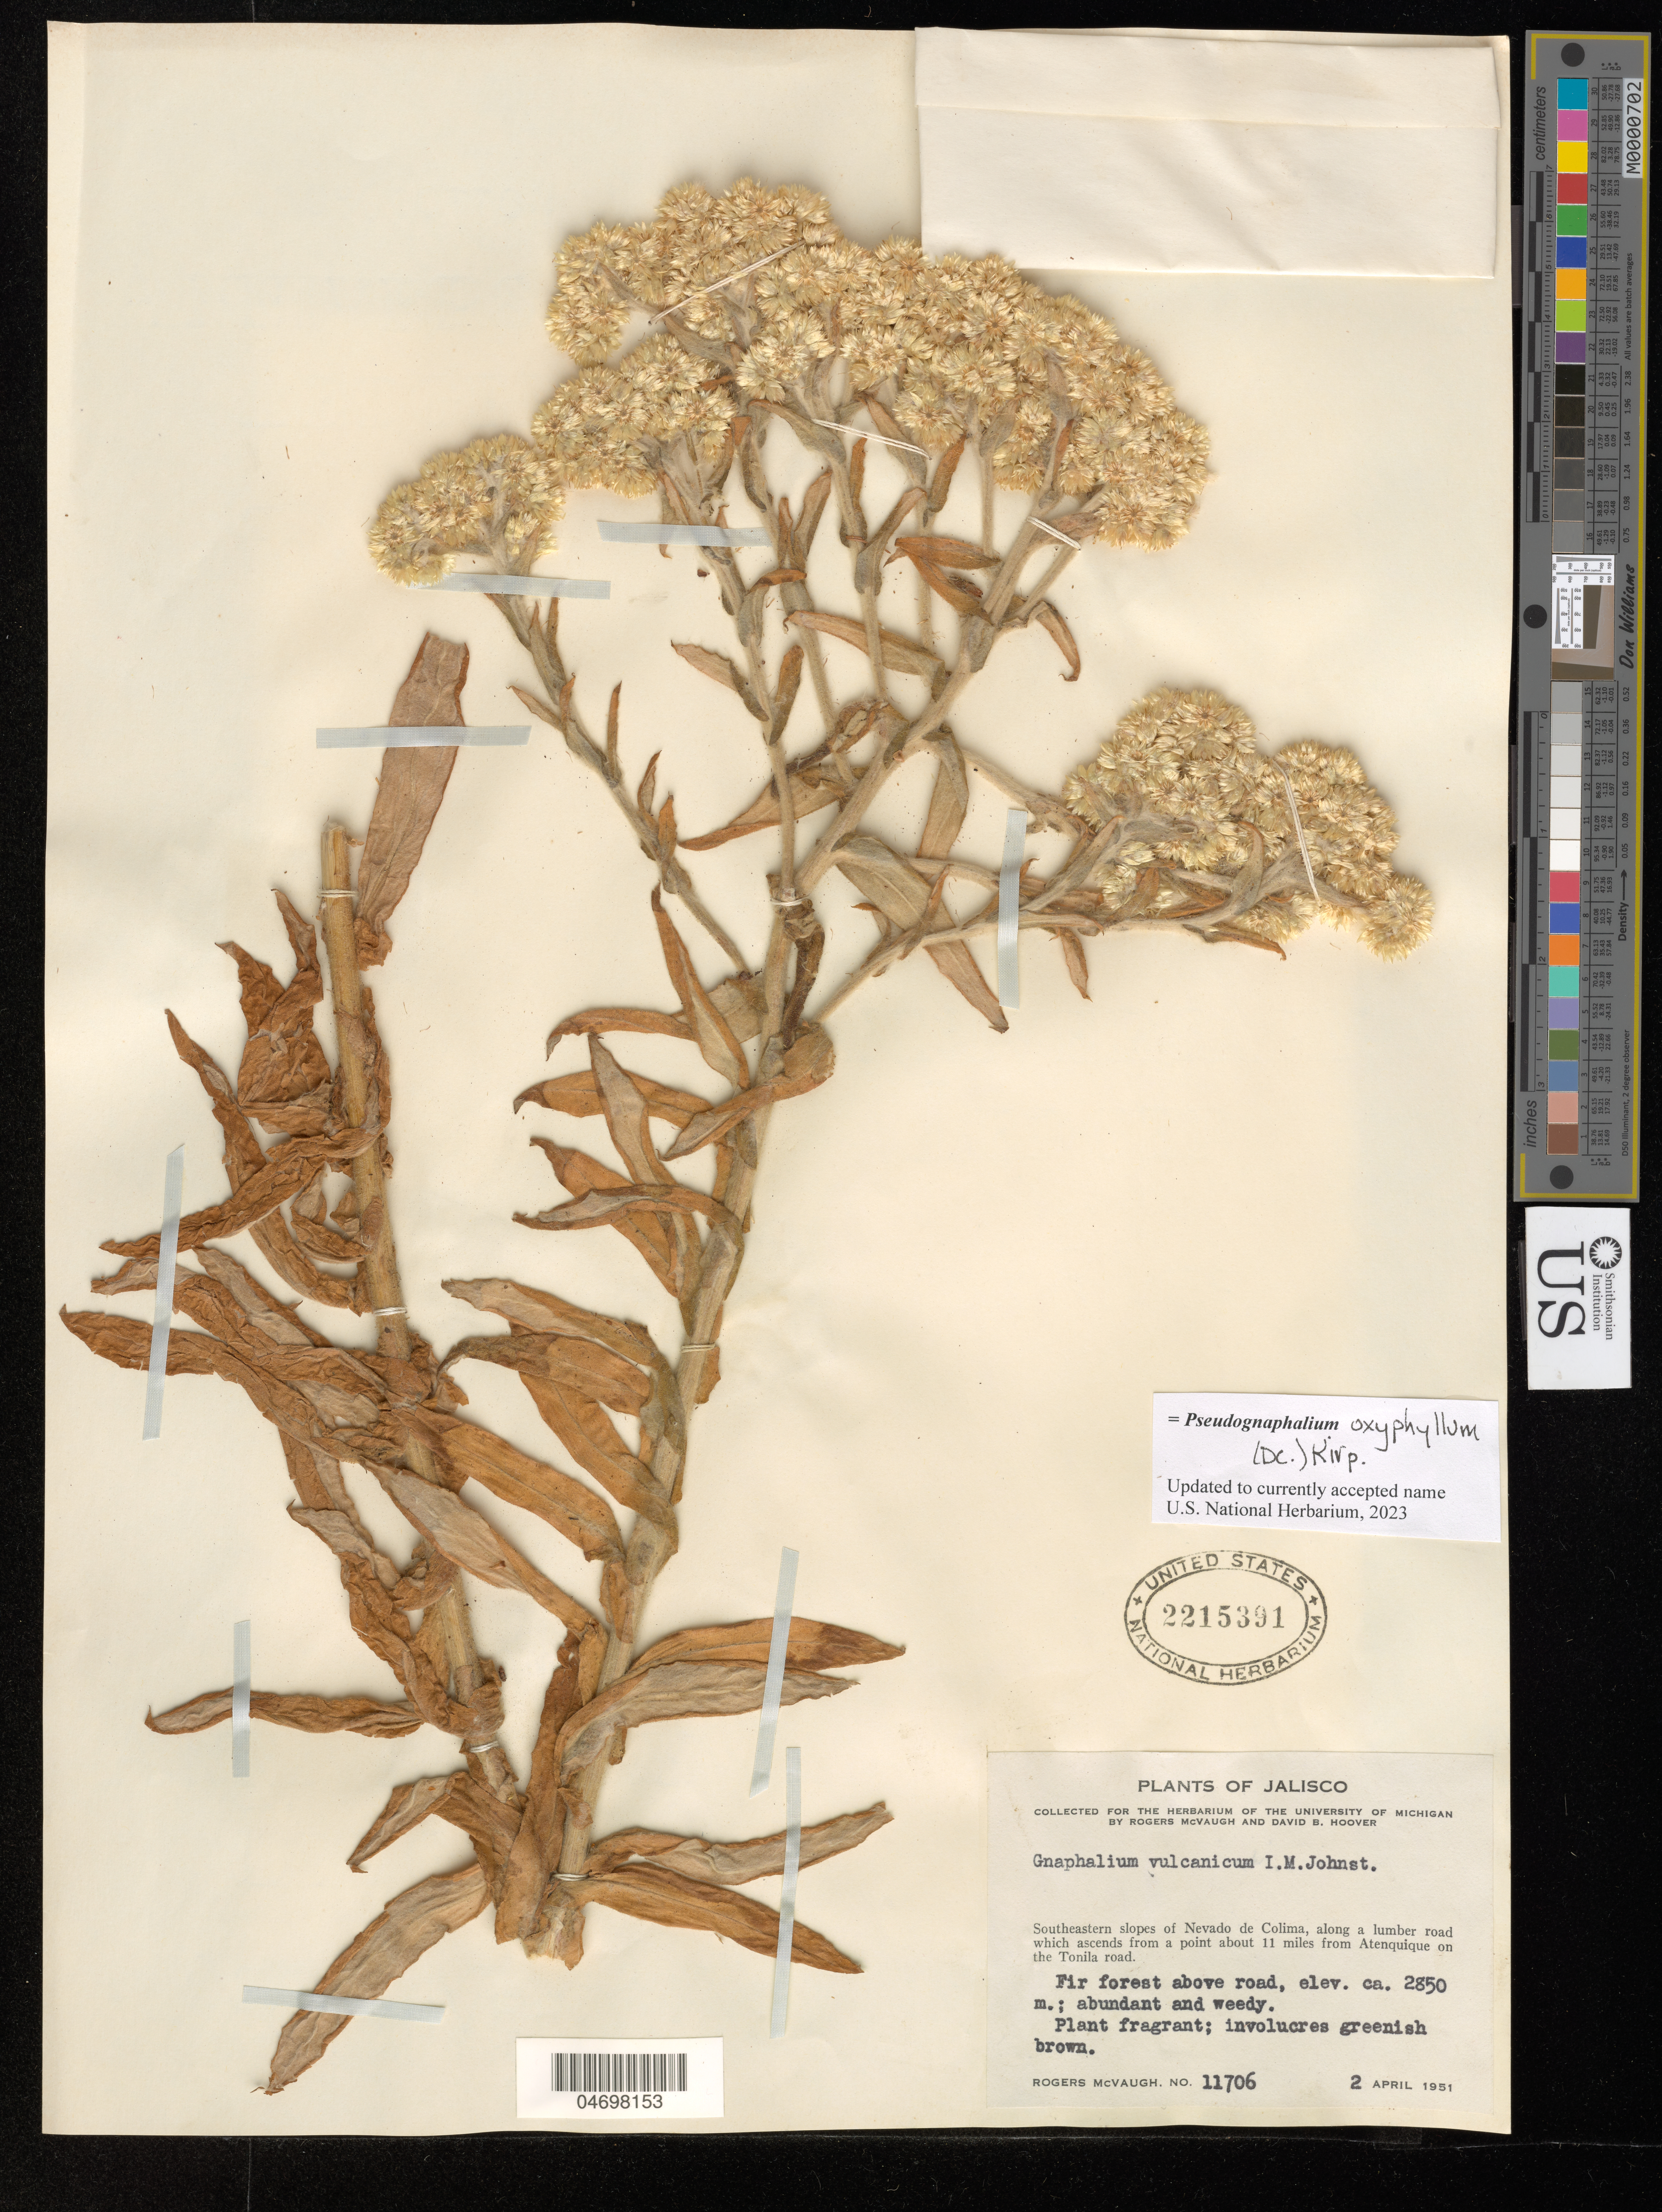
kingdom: Plantae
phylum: Tracheophyta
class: Magnoliopsida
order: Asterales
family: Asteraceae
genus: Pseudognaphalium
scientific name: Pseudognaphalium oxyphyllum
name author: (DC.) Kirp.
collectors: R. McVaugh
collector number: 11706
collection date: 1951-04-02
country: Mexico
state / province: Jalisco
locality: Southeastern slopes of Nevado de Colima, along a lumber road which ascends from a point about 11 miles fom Atenquique on the Tonila road.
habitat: Fir forest above road; abundant and weedy.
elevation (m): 2850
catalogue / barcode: US 2215391